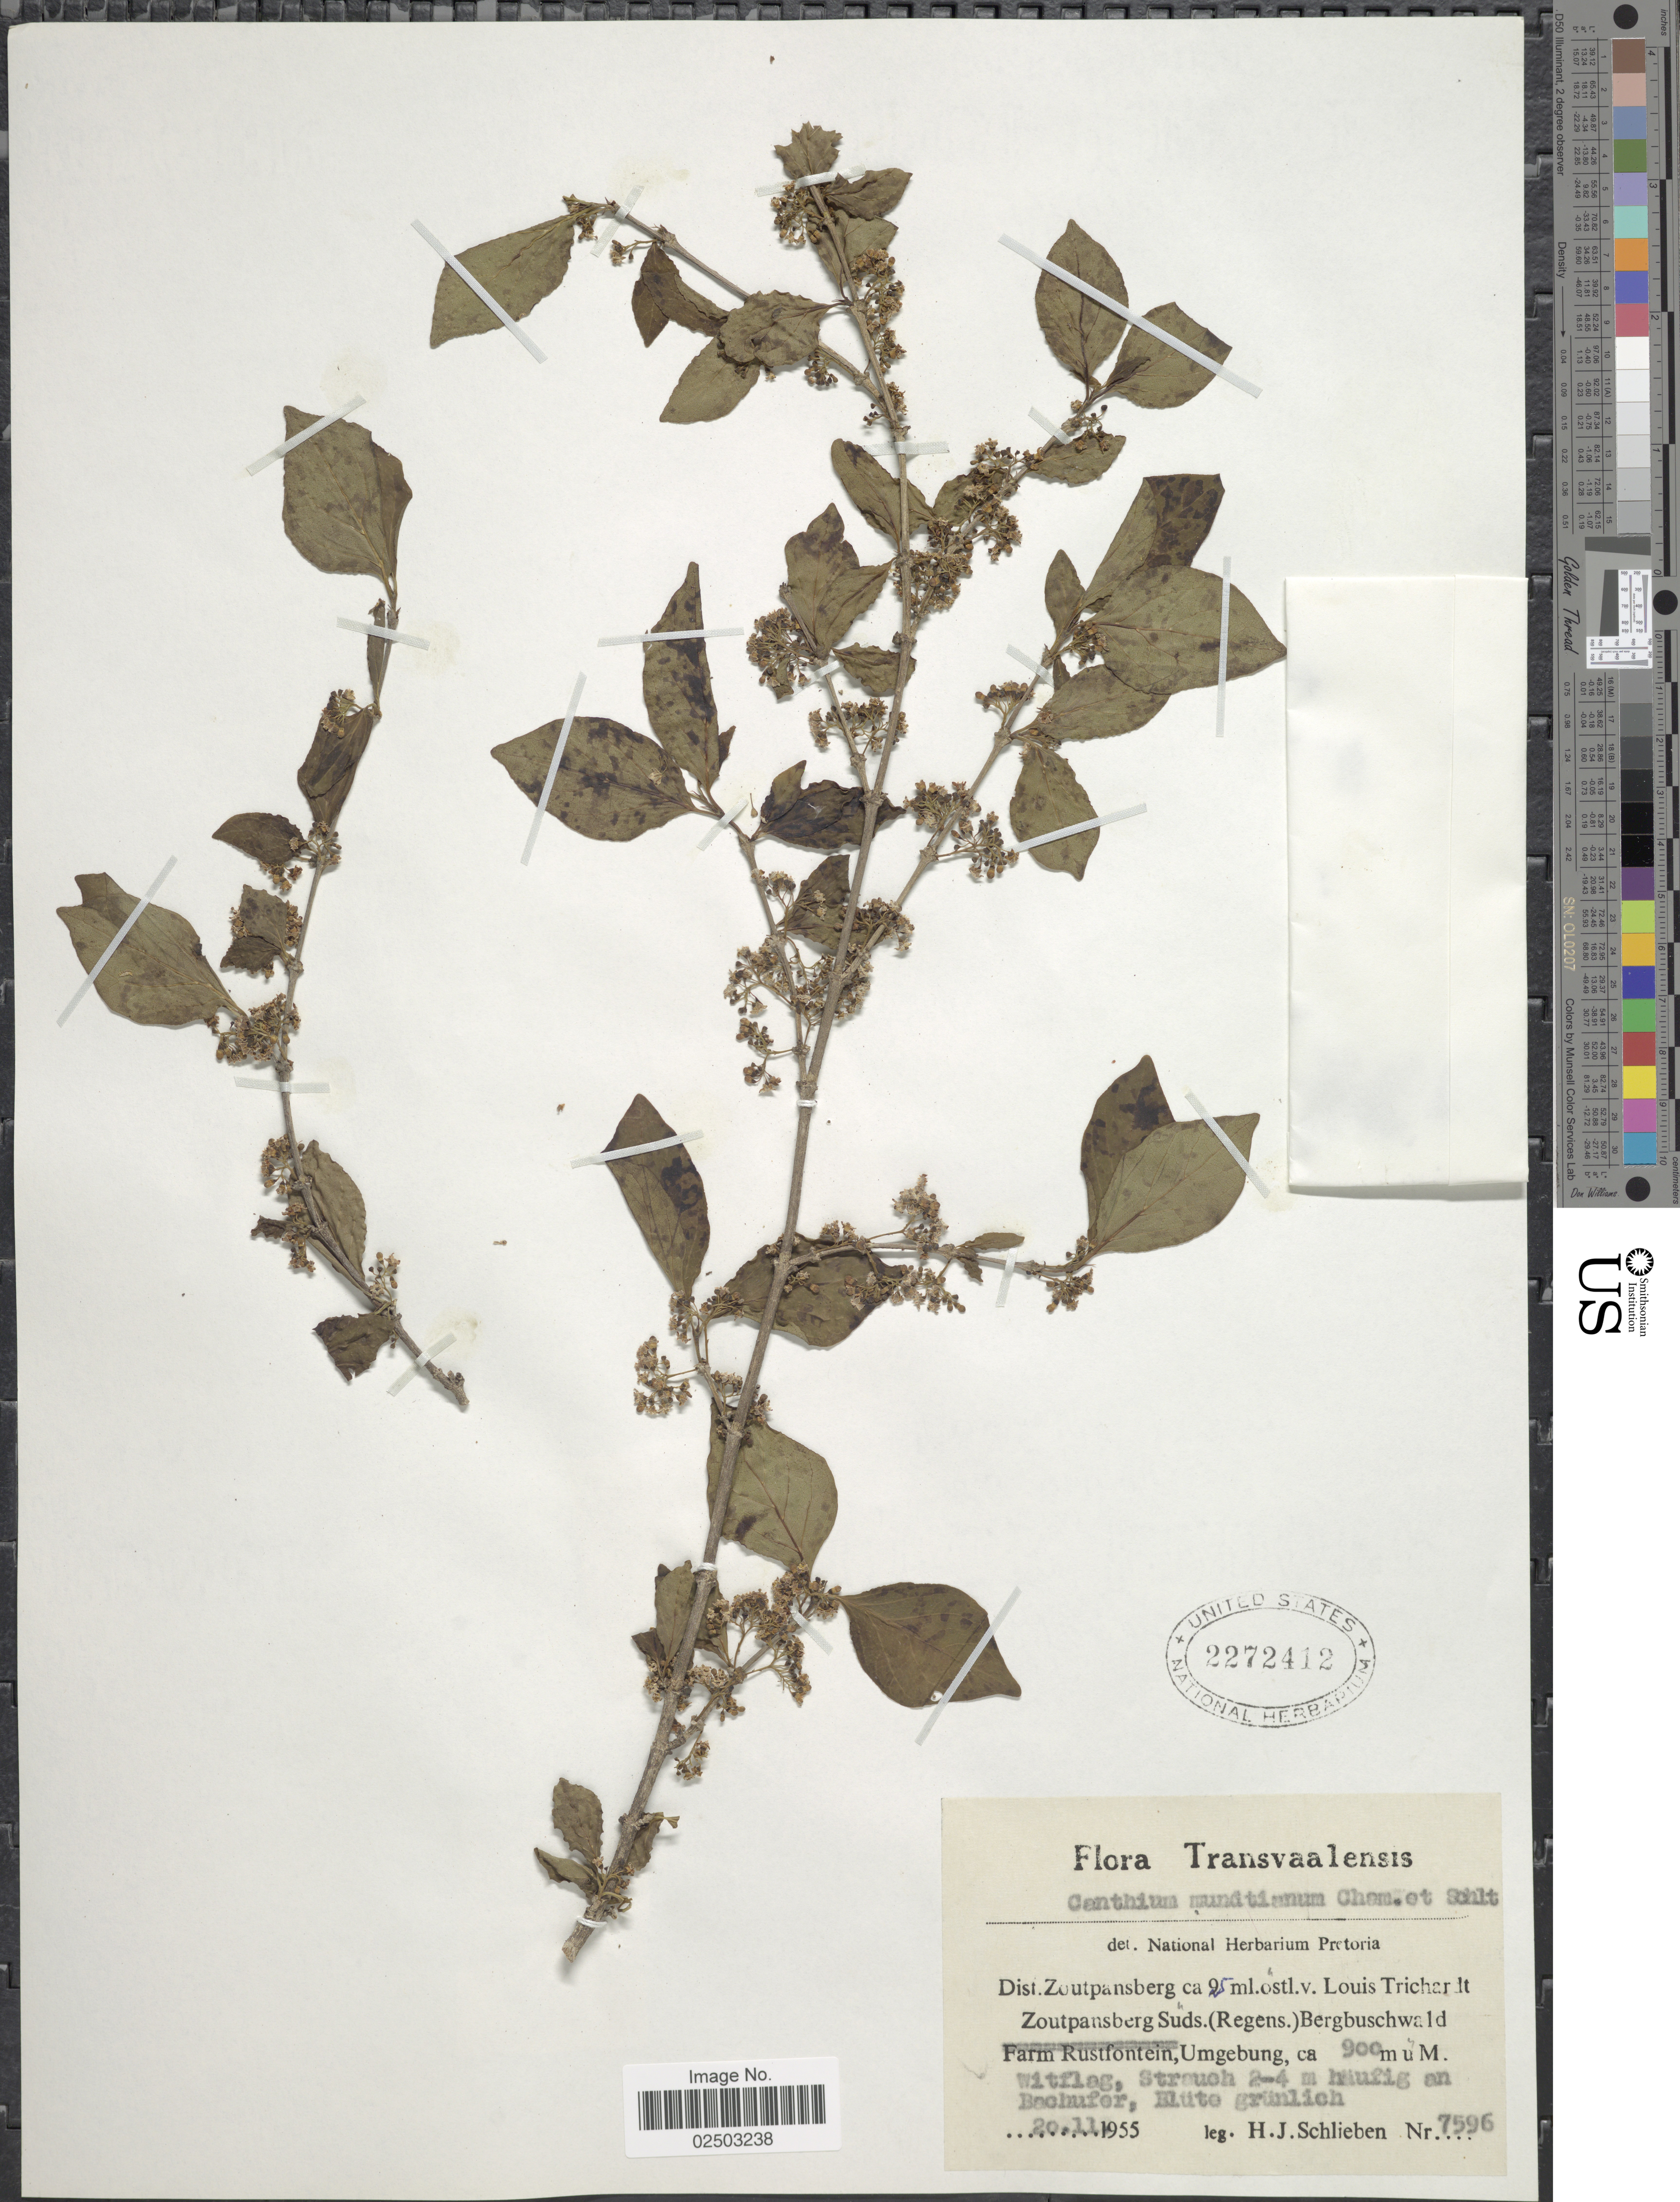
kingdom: Plantae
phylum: Tracheophyta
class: Magnoliopsida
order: Gentianales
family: Rubiaceae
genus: Canthium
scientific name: Canthium mundianum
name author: Cham. & Schltdl.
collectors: H. J. Schlieben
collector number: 7596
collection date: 1955-10-20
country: South Africa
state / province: Limpopo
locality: Transvaalensis, Dist. Zoutpansberg, ca. 25 ml. ostl.v. Louis Trichardt Zoutpansberg Suds.(Regens.)Bergbuschwald, Umgebung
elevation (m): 900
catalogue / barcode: US 2272412